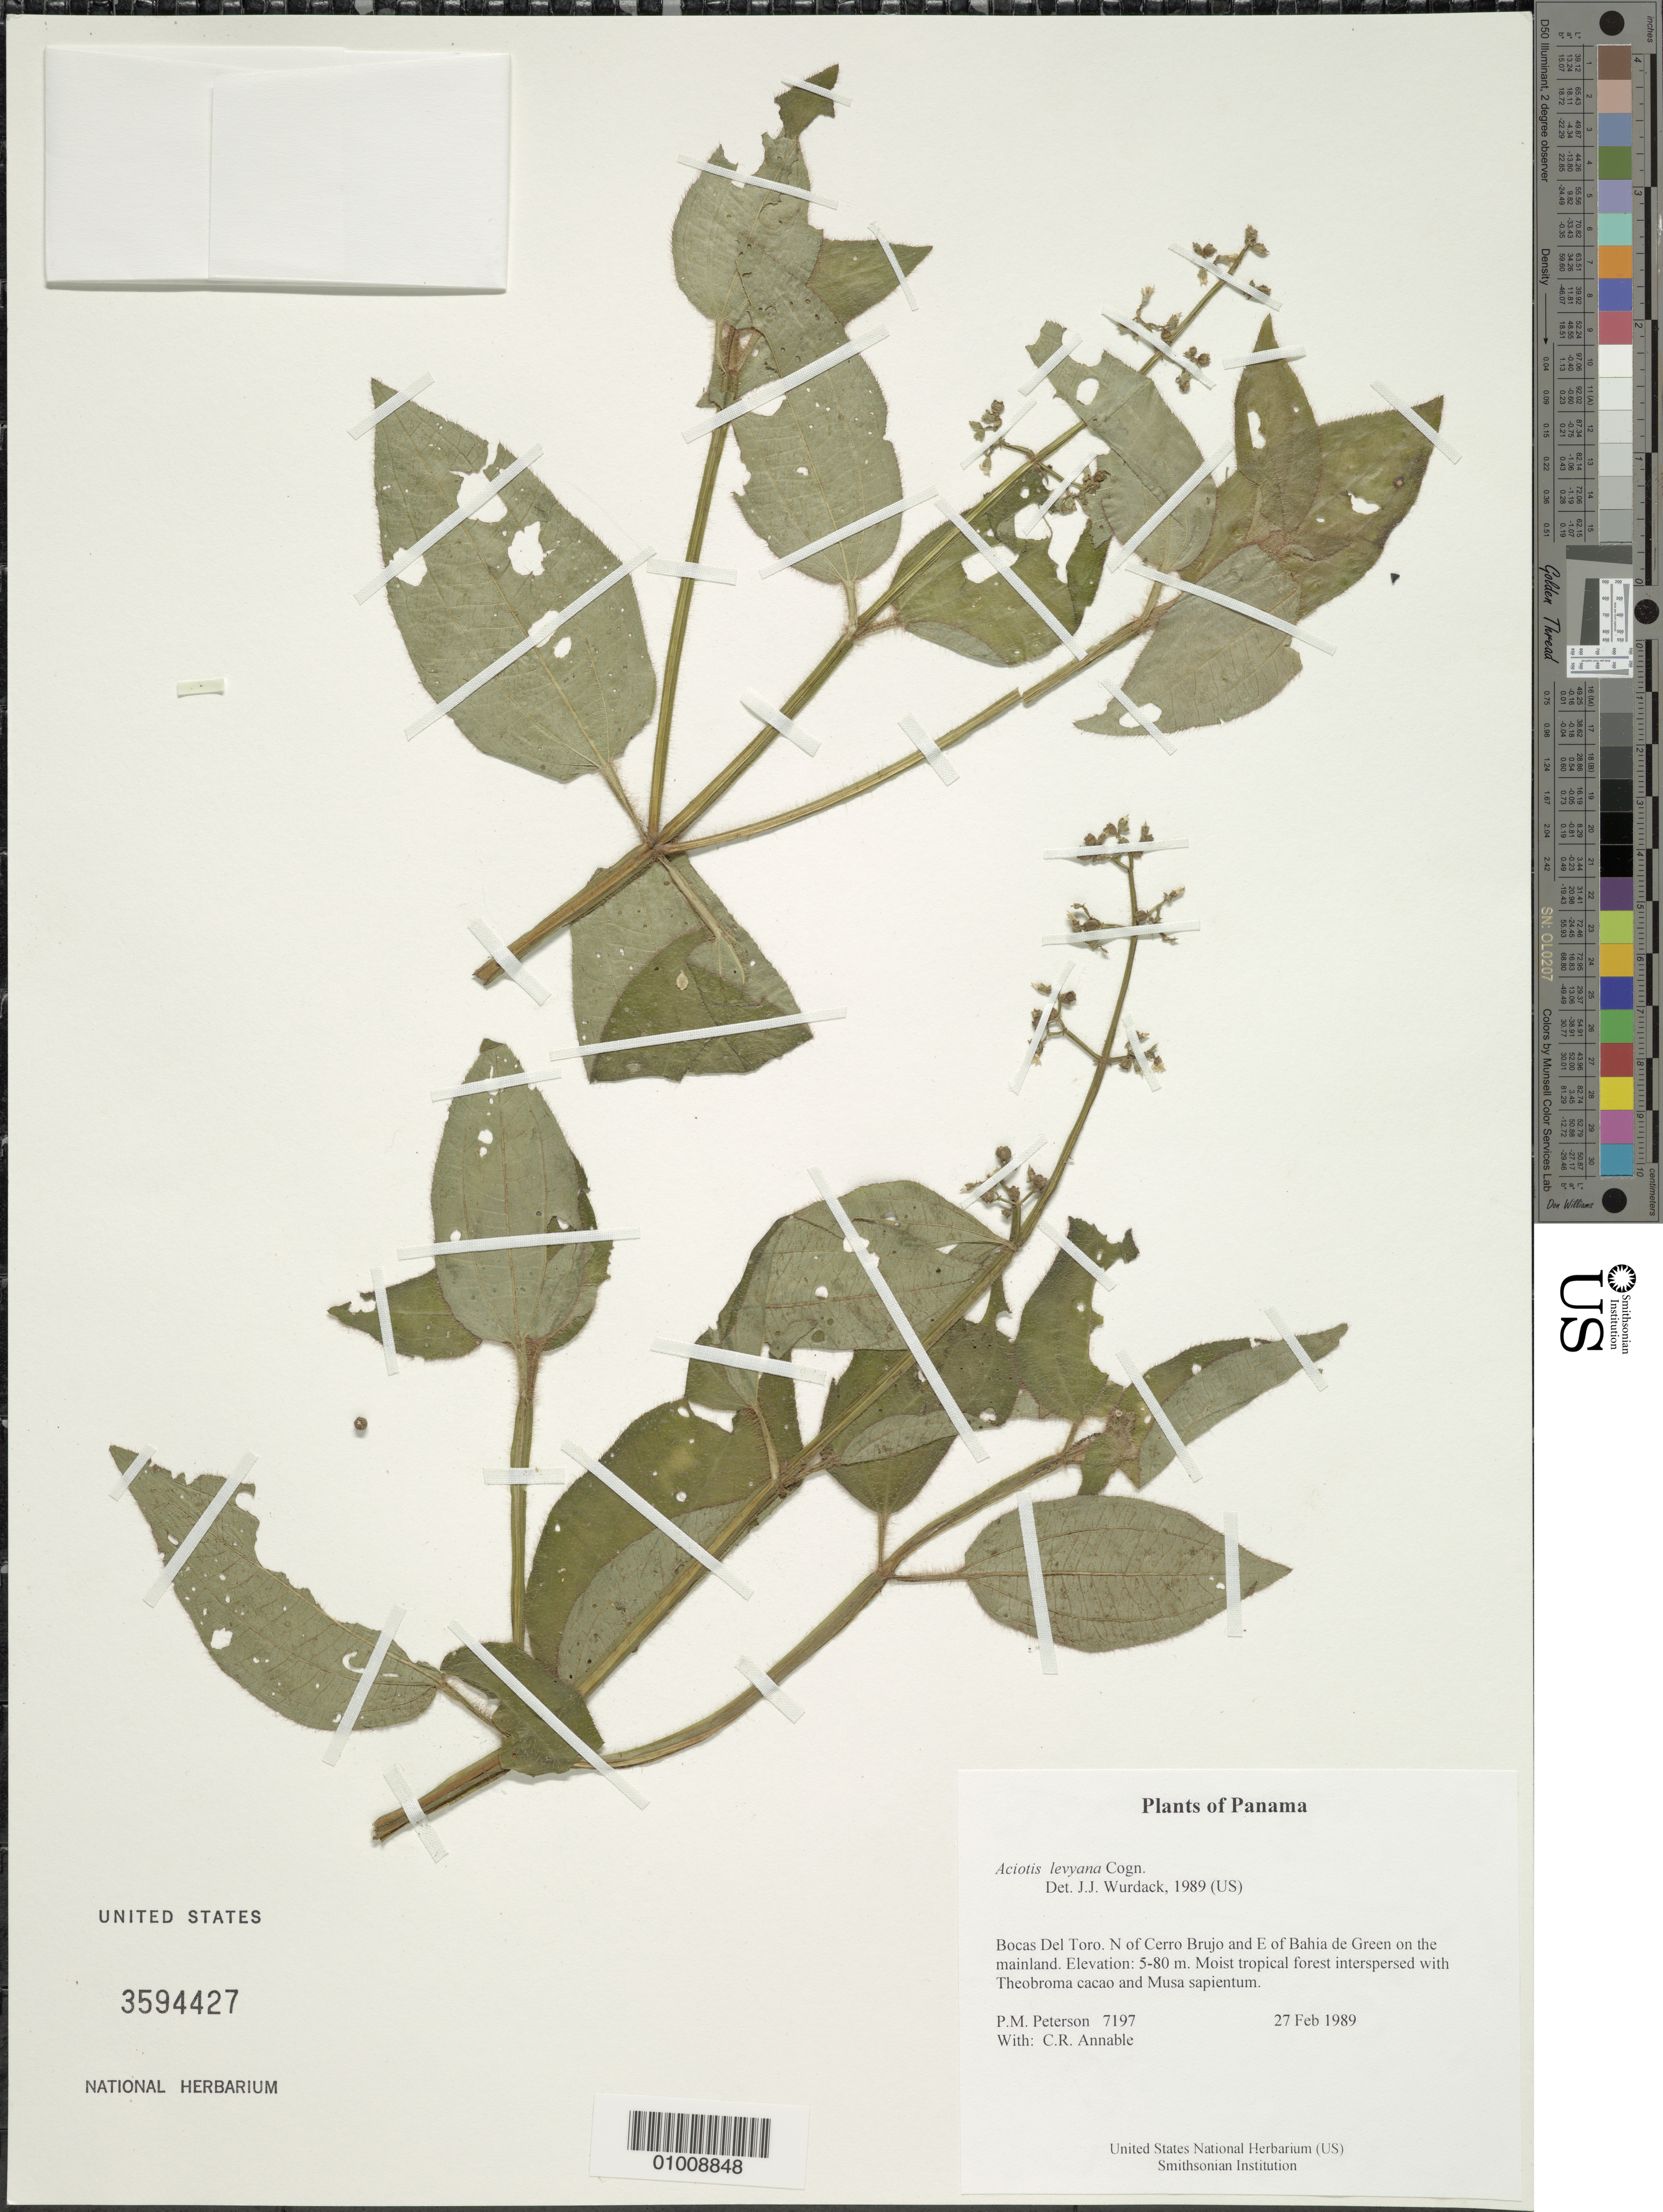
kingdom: Plantae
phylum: Tracheophyta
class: Magnoliopsida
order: Myrtales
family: Melastomataceae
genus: Aciotis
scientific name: Aciotis rubricaulis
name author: (Mart. ex DC.) Triana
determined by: Nunes da Silva, Diego, (RB), Jardim Botanico do Rio de Janeiro - Herbario (BRAZIL)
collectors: P. M. Peterson & C. R. Annable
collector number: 07197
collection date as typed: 27 Feb 1989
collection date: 1989-02-27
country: Panama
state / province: Bocas del Toro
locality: N of Cerro Brujo and E of Bahia de Green on the mainland.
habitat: Moist tropical forest interspersed with Theobroma cacao and Musa sapientum.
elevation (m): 5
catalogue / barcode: US 3594427